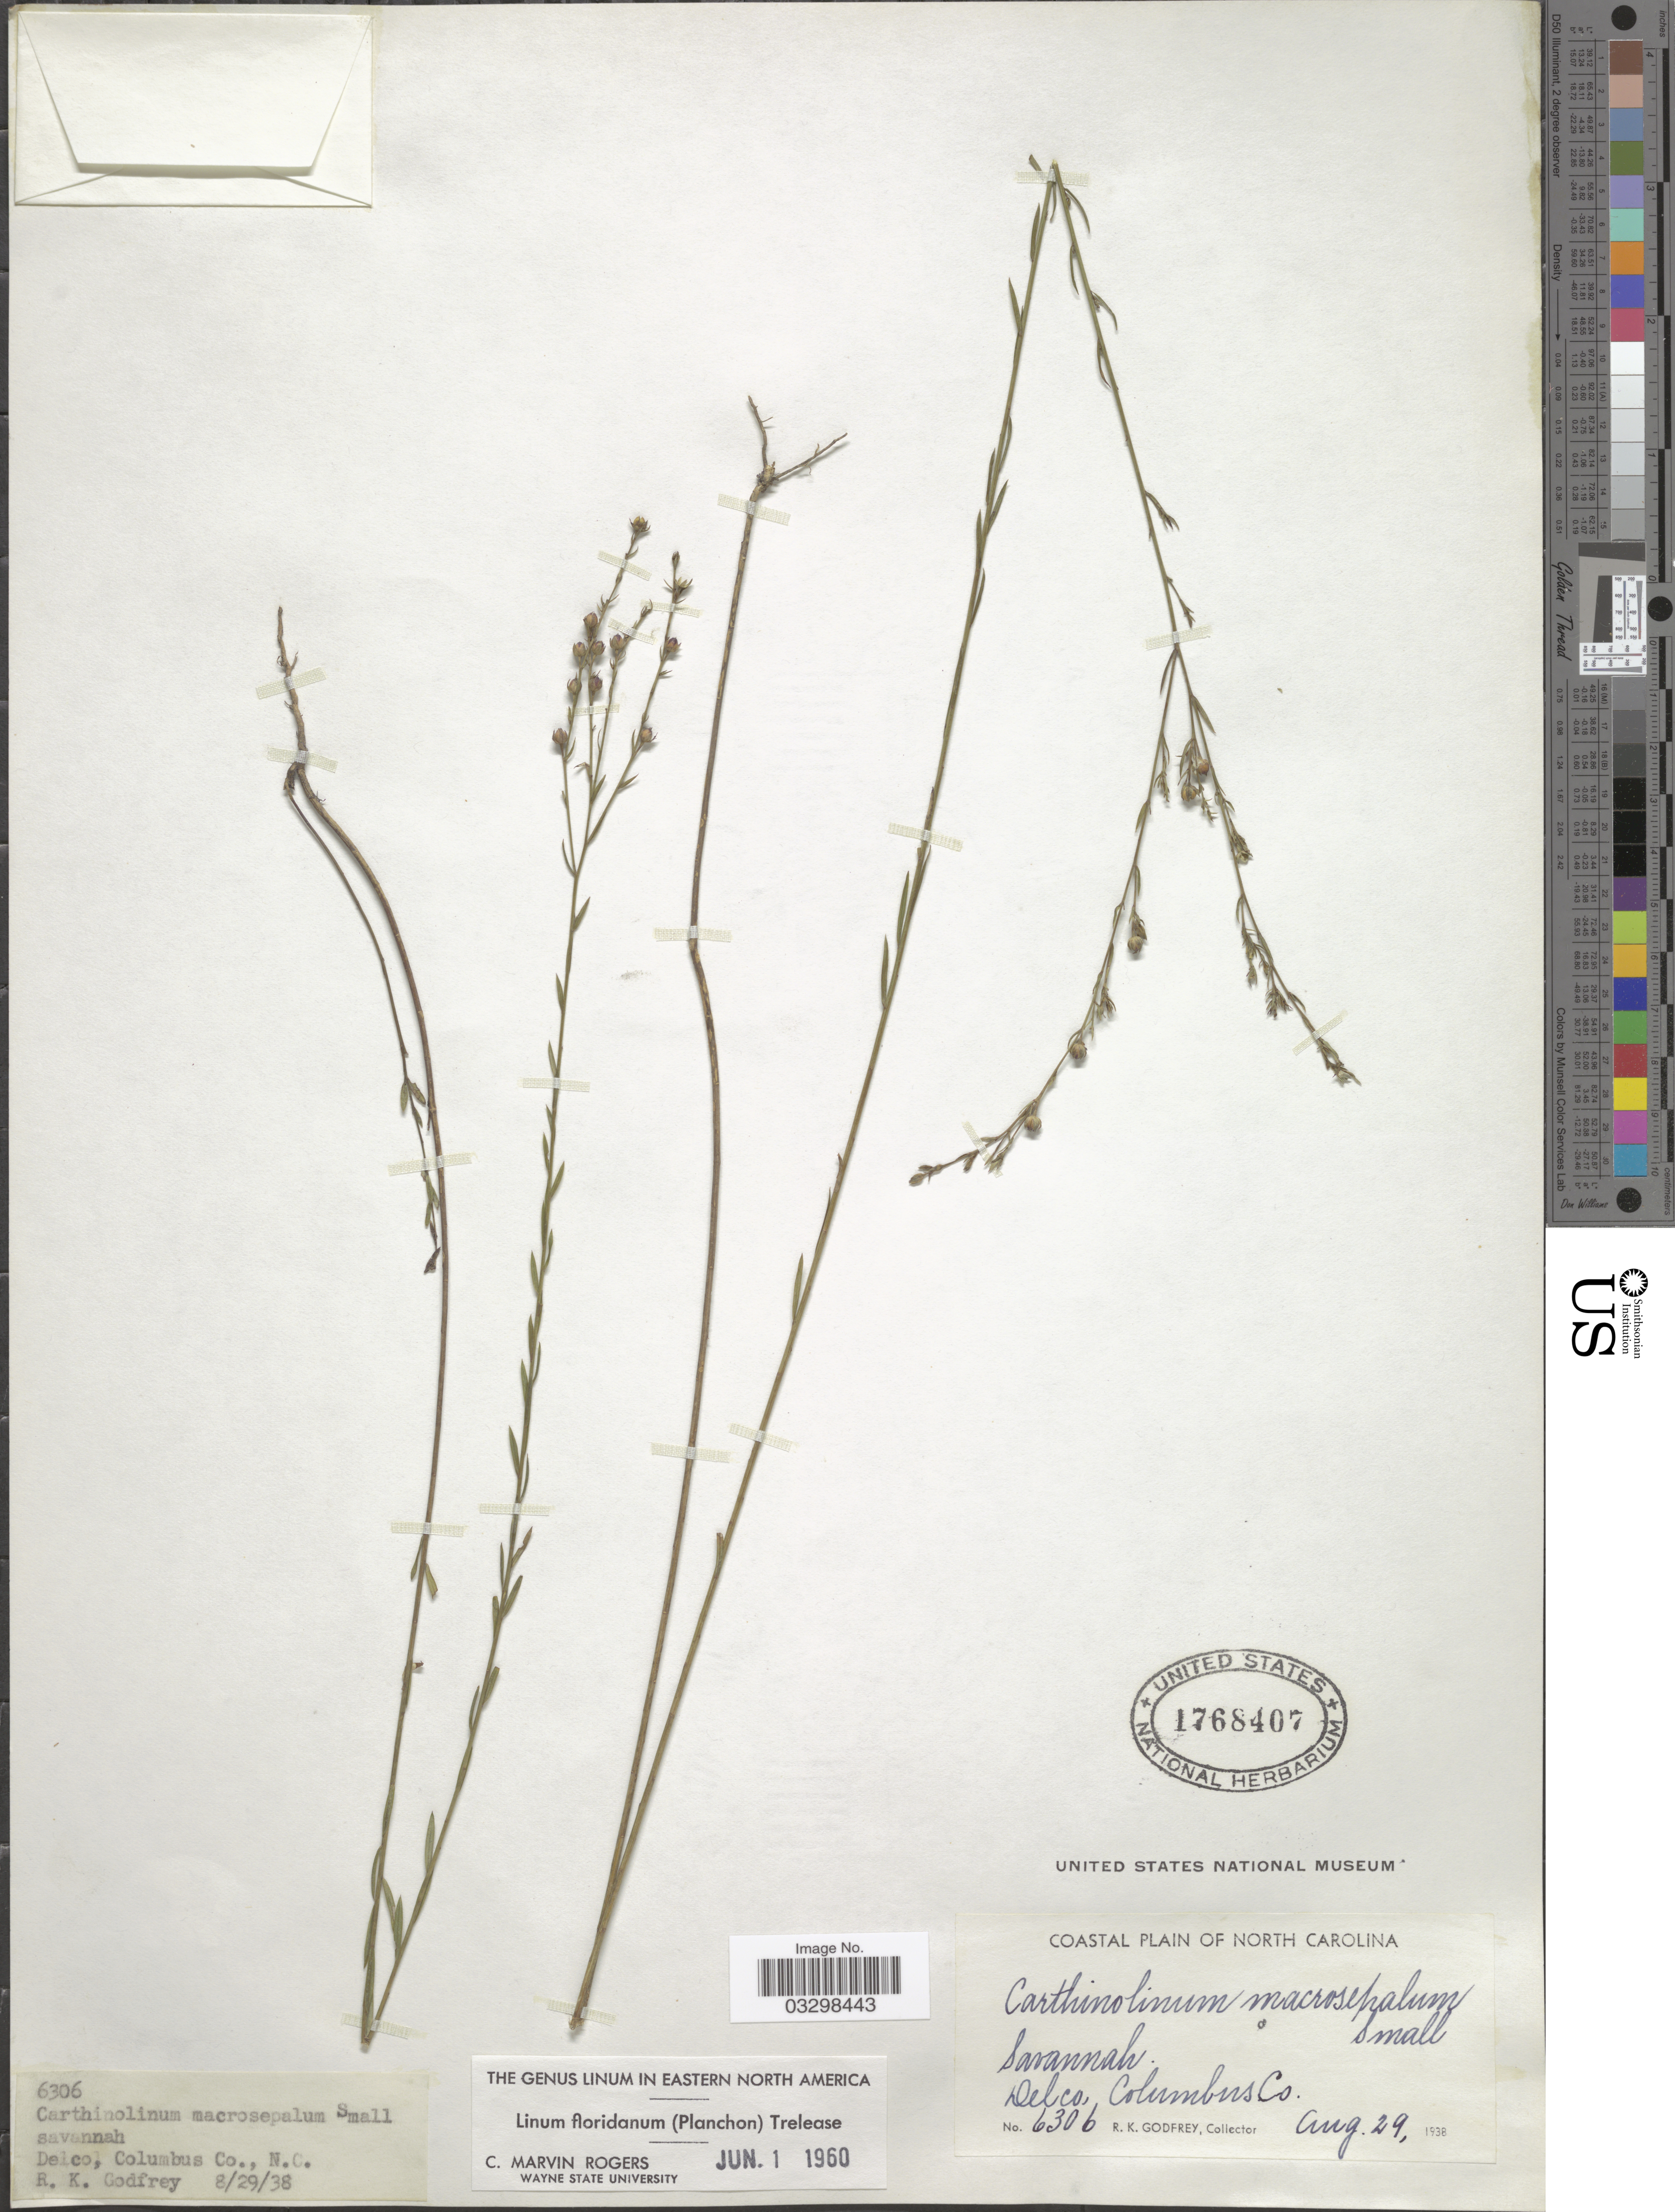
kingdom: Plantae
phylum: Tracheophyta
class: Magnoliopsida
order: Malpighiales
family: Linaceae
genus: Linum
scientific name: Linum floridanum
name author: (Planch.) Trel.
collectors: R. K. Godfrey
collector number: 6306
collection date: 1938-08-29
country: United States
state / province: North Carolina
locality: Coastal Plain of North Carolina. Delco, Columbus Co.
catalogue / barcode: US 1768407